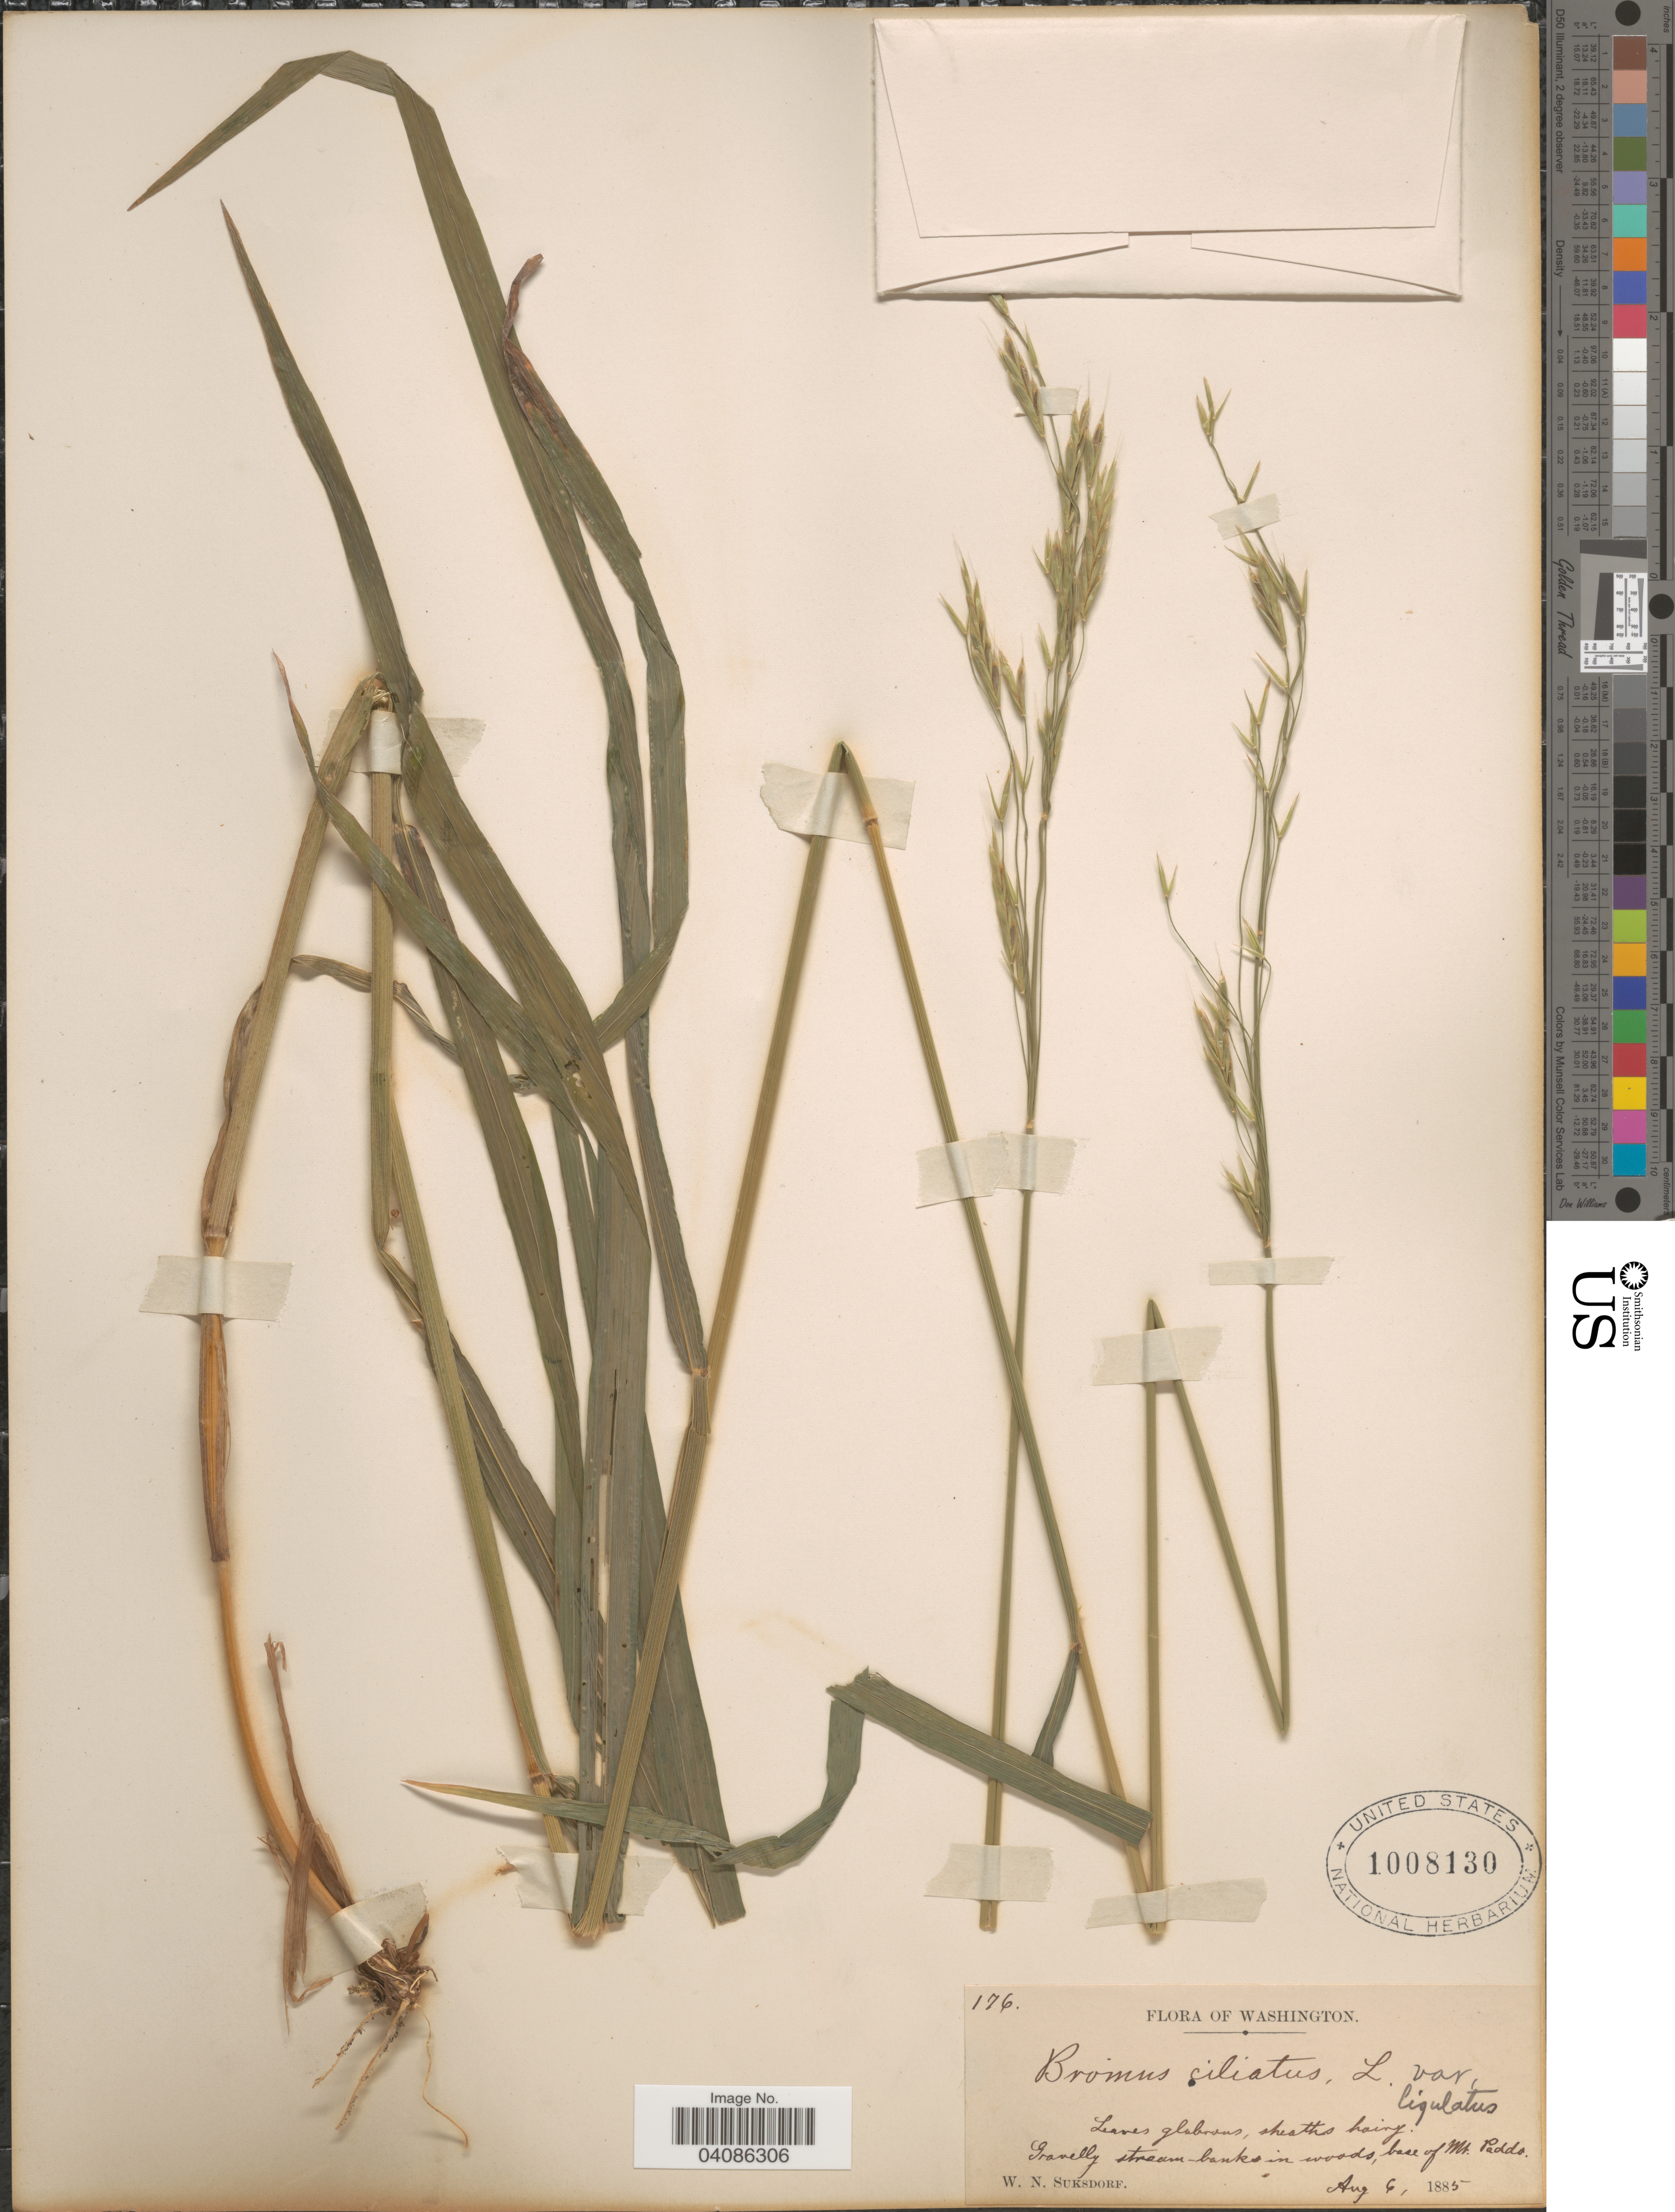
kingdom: Plantae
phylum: Tracheophyta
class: Liliopsida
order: Poales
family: Poaceae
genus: Bromus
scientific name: Bromus vulgaris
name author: (Hook.) Shear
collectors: W. N. Suksdorf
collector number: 176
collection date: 1885-08-06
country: United States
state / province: Washington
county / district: Skamania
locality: Gravelly stream banks in woods, base of Mt. Paddo.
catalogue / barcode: US 1008130